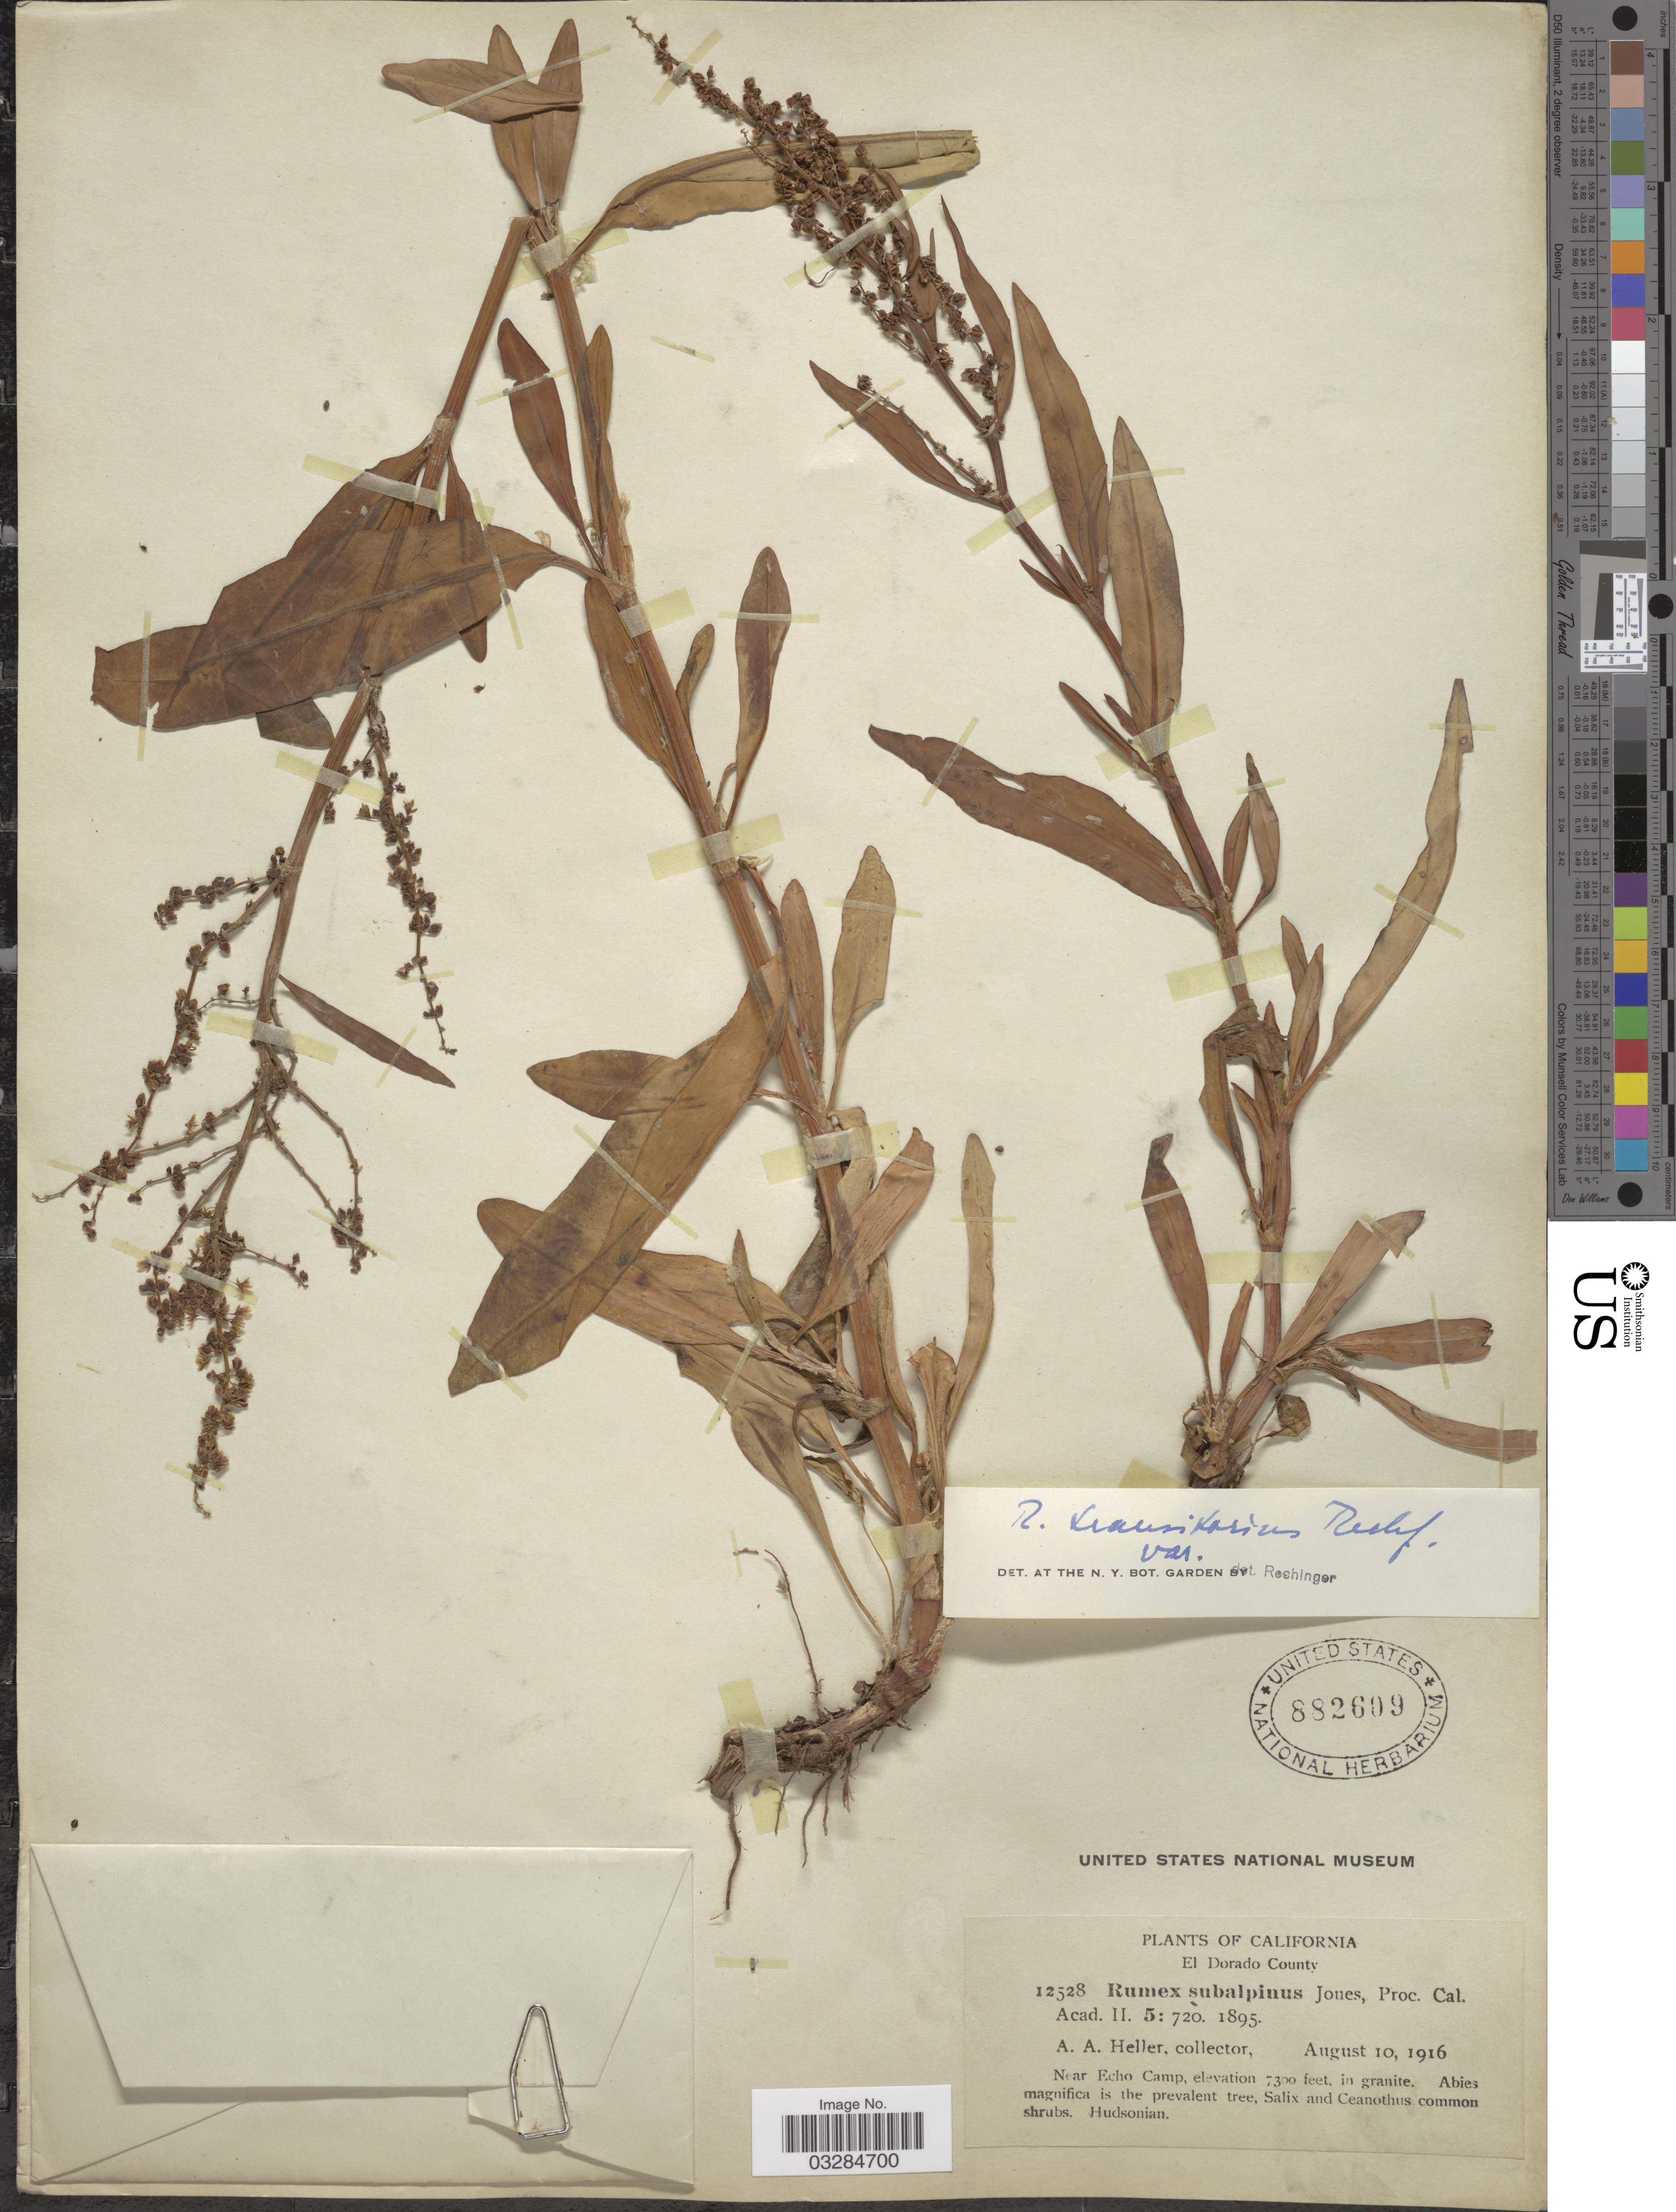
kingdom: Plantae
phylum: Tracheophyta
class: Magnoliopsida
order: Caryophyllales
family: Polygonaceae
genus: Rumex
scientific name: Rumex transitorius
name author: Rech. f.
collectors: A. A. Heller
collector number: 12528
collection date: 1916-08-10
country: United States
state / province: California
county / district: El Dorado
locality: El Dorado County. Near Echo Camp.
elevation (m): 2225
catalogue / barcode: US 882609